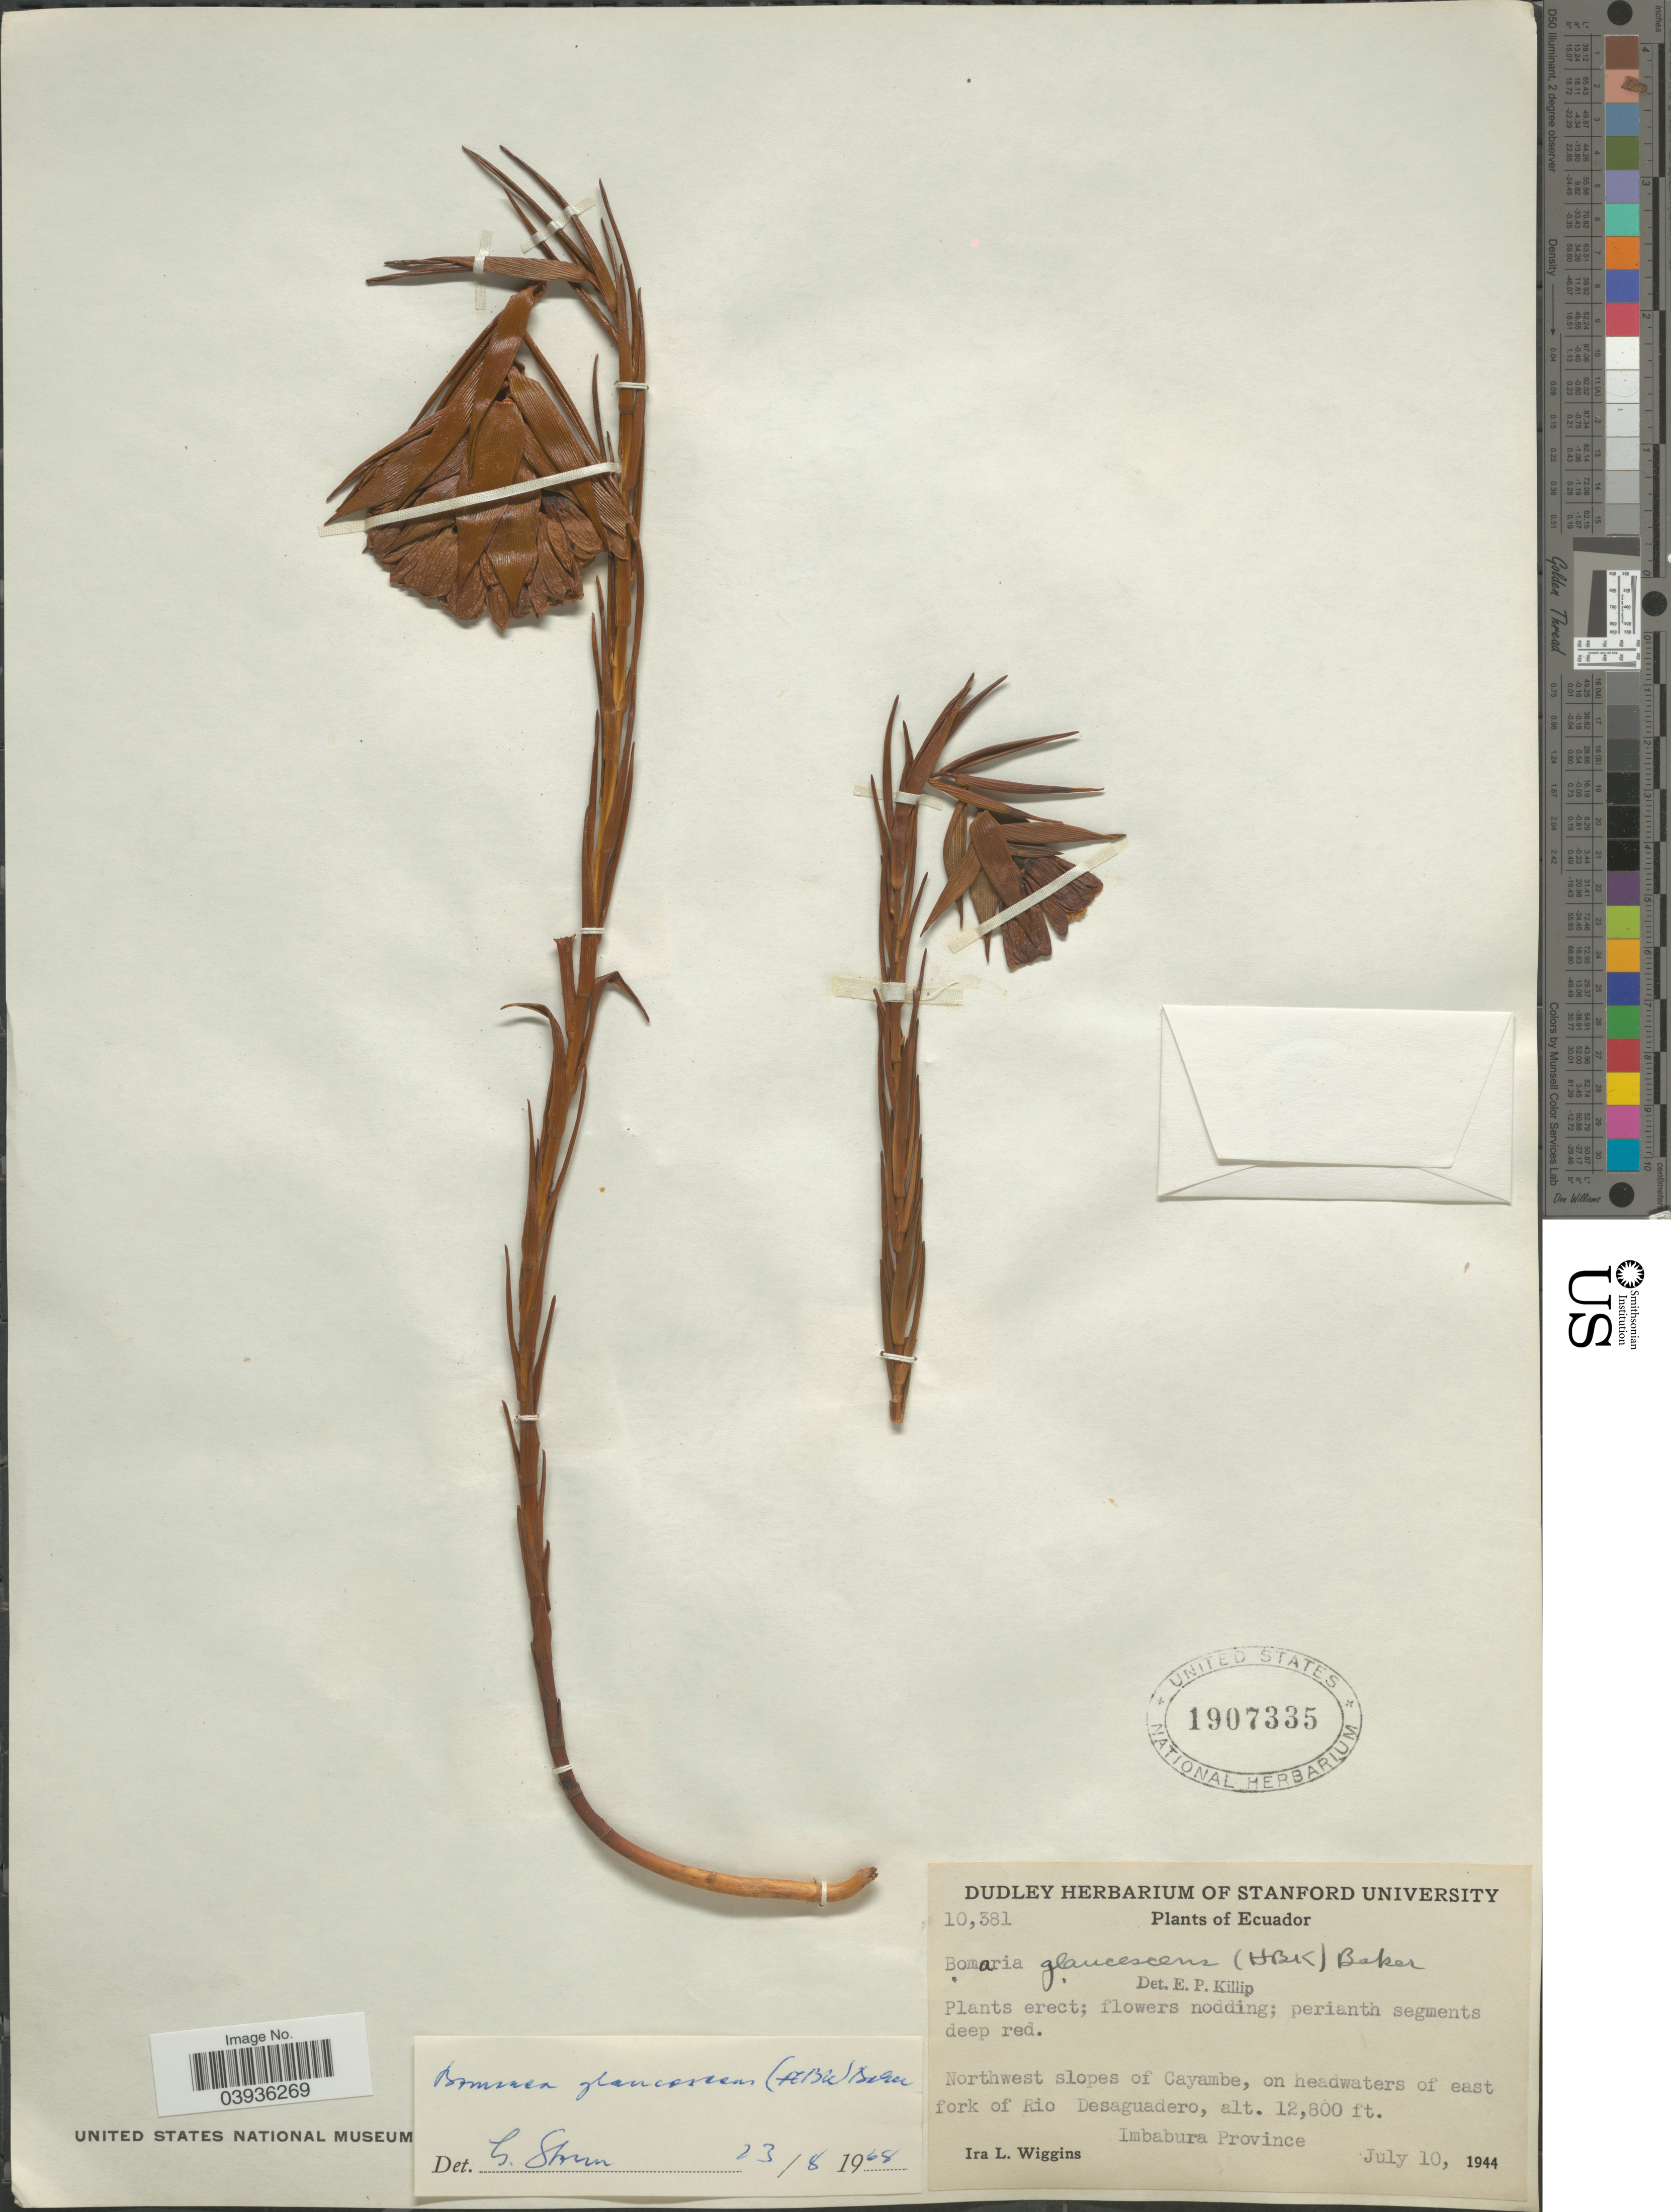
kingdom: Plantae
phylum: Tracheophyta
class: Liliopsida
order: Liliales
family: Alstroemeriaceae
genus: Bomarea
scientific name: Bomarea glaucescens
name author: (Kunth) Baker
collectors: I. L. Wiggins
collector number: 10381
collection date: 1944-07-10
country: Ecuador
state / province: Imbabura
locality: Northwest slopes of Cayambe, on headwaters of east fork of Rio Desaguadero.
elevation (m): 3901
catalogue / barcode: US 1907335